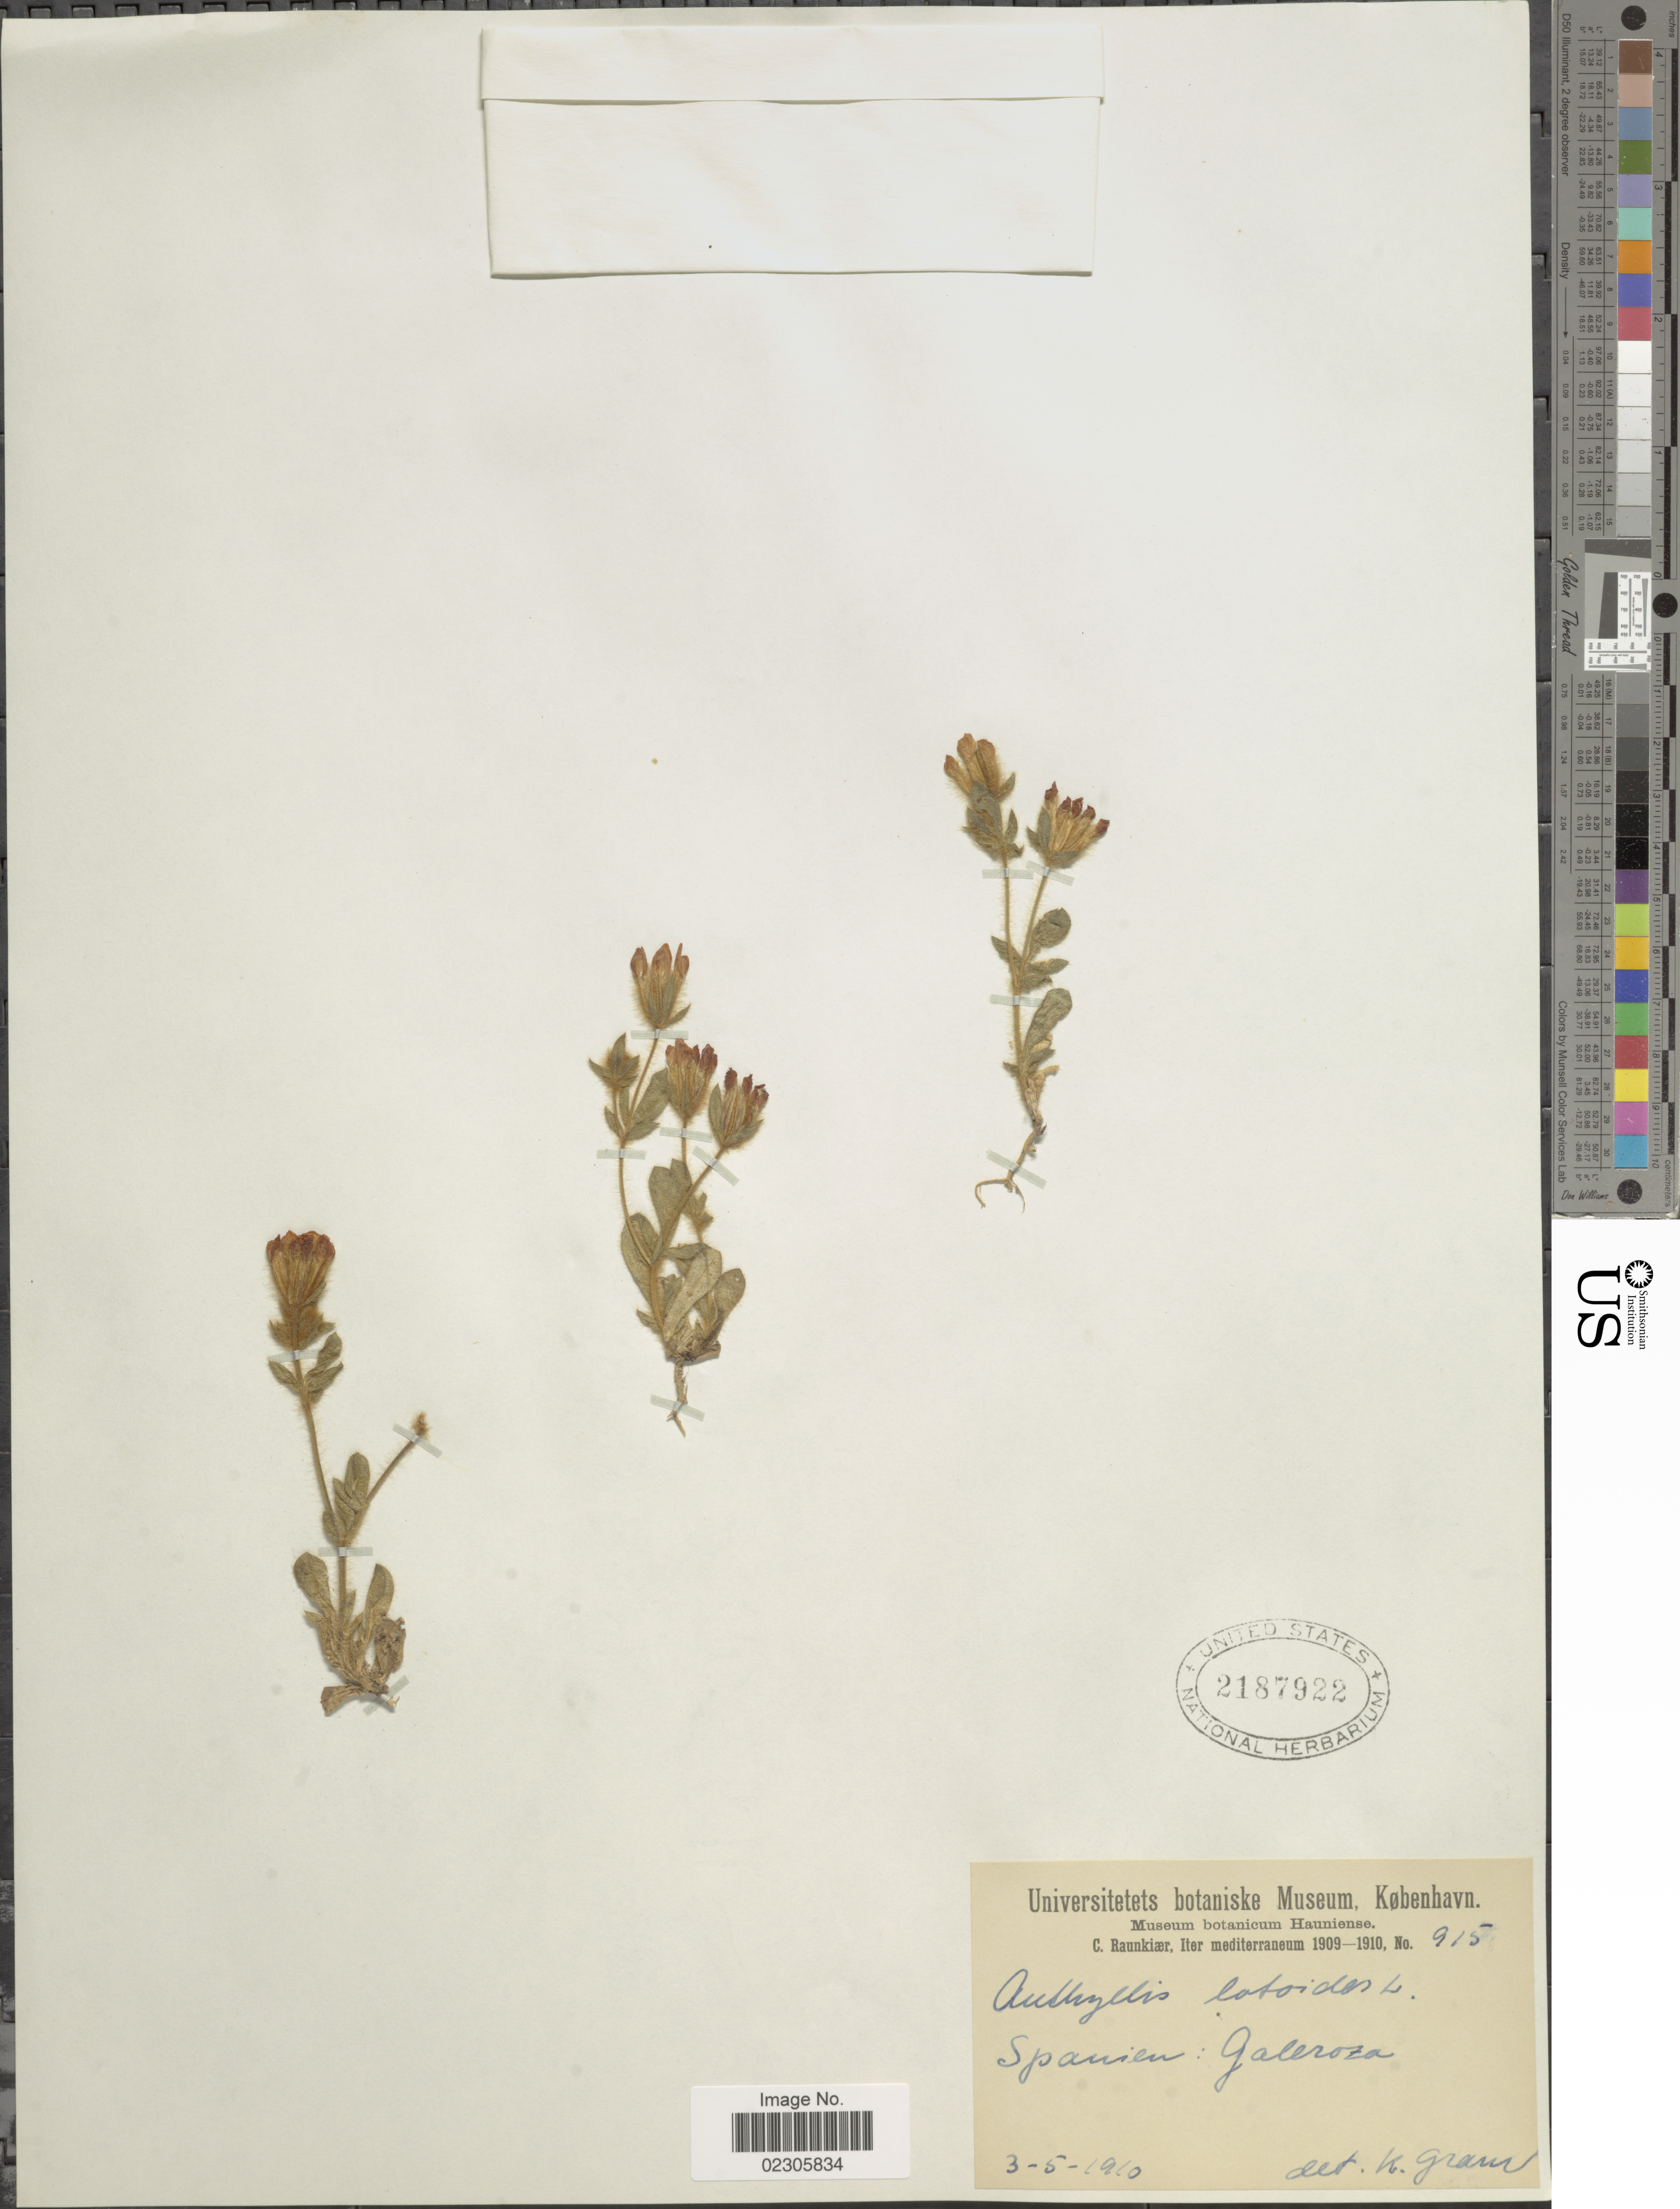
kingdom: Plantae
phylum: Tracheophyta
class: Magnoliopsida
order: Fabales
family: Fabaceae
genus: Anthyllis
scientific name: Anthyllis lotoides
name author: L.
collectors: C. Raunkier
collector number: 915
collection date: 1910-05-03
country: Spain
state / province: Andalucia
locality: Spanien: Galerosa (Galaroza).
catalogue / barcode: US 2187922